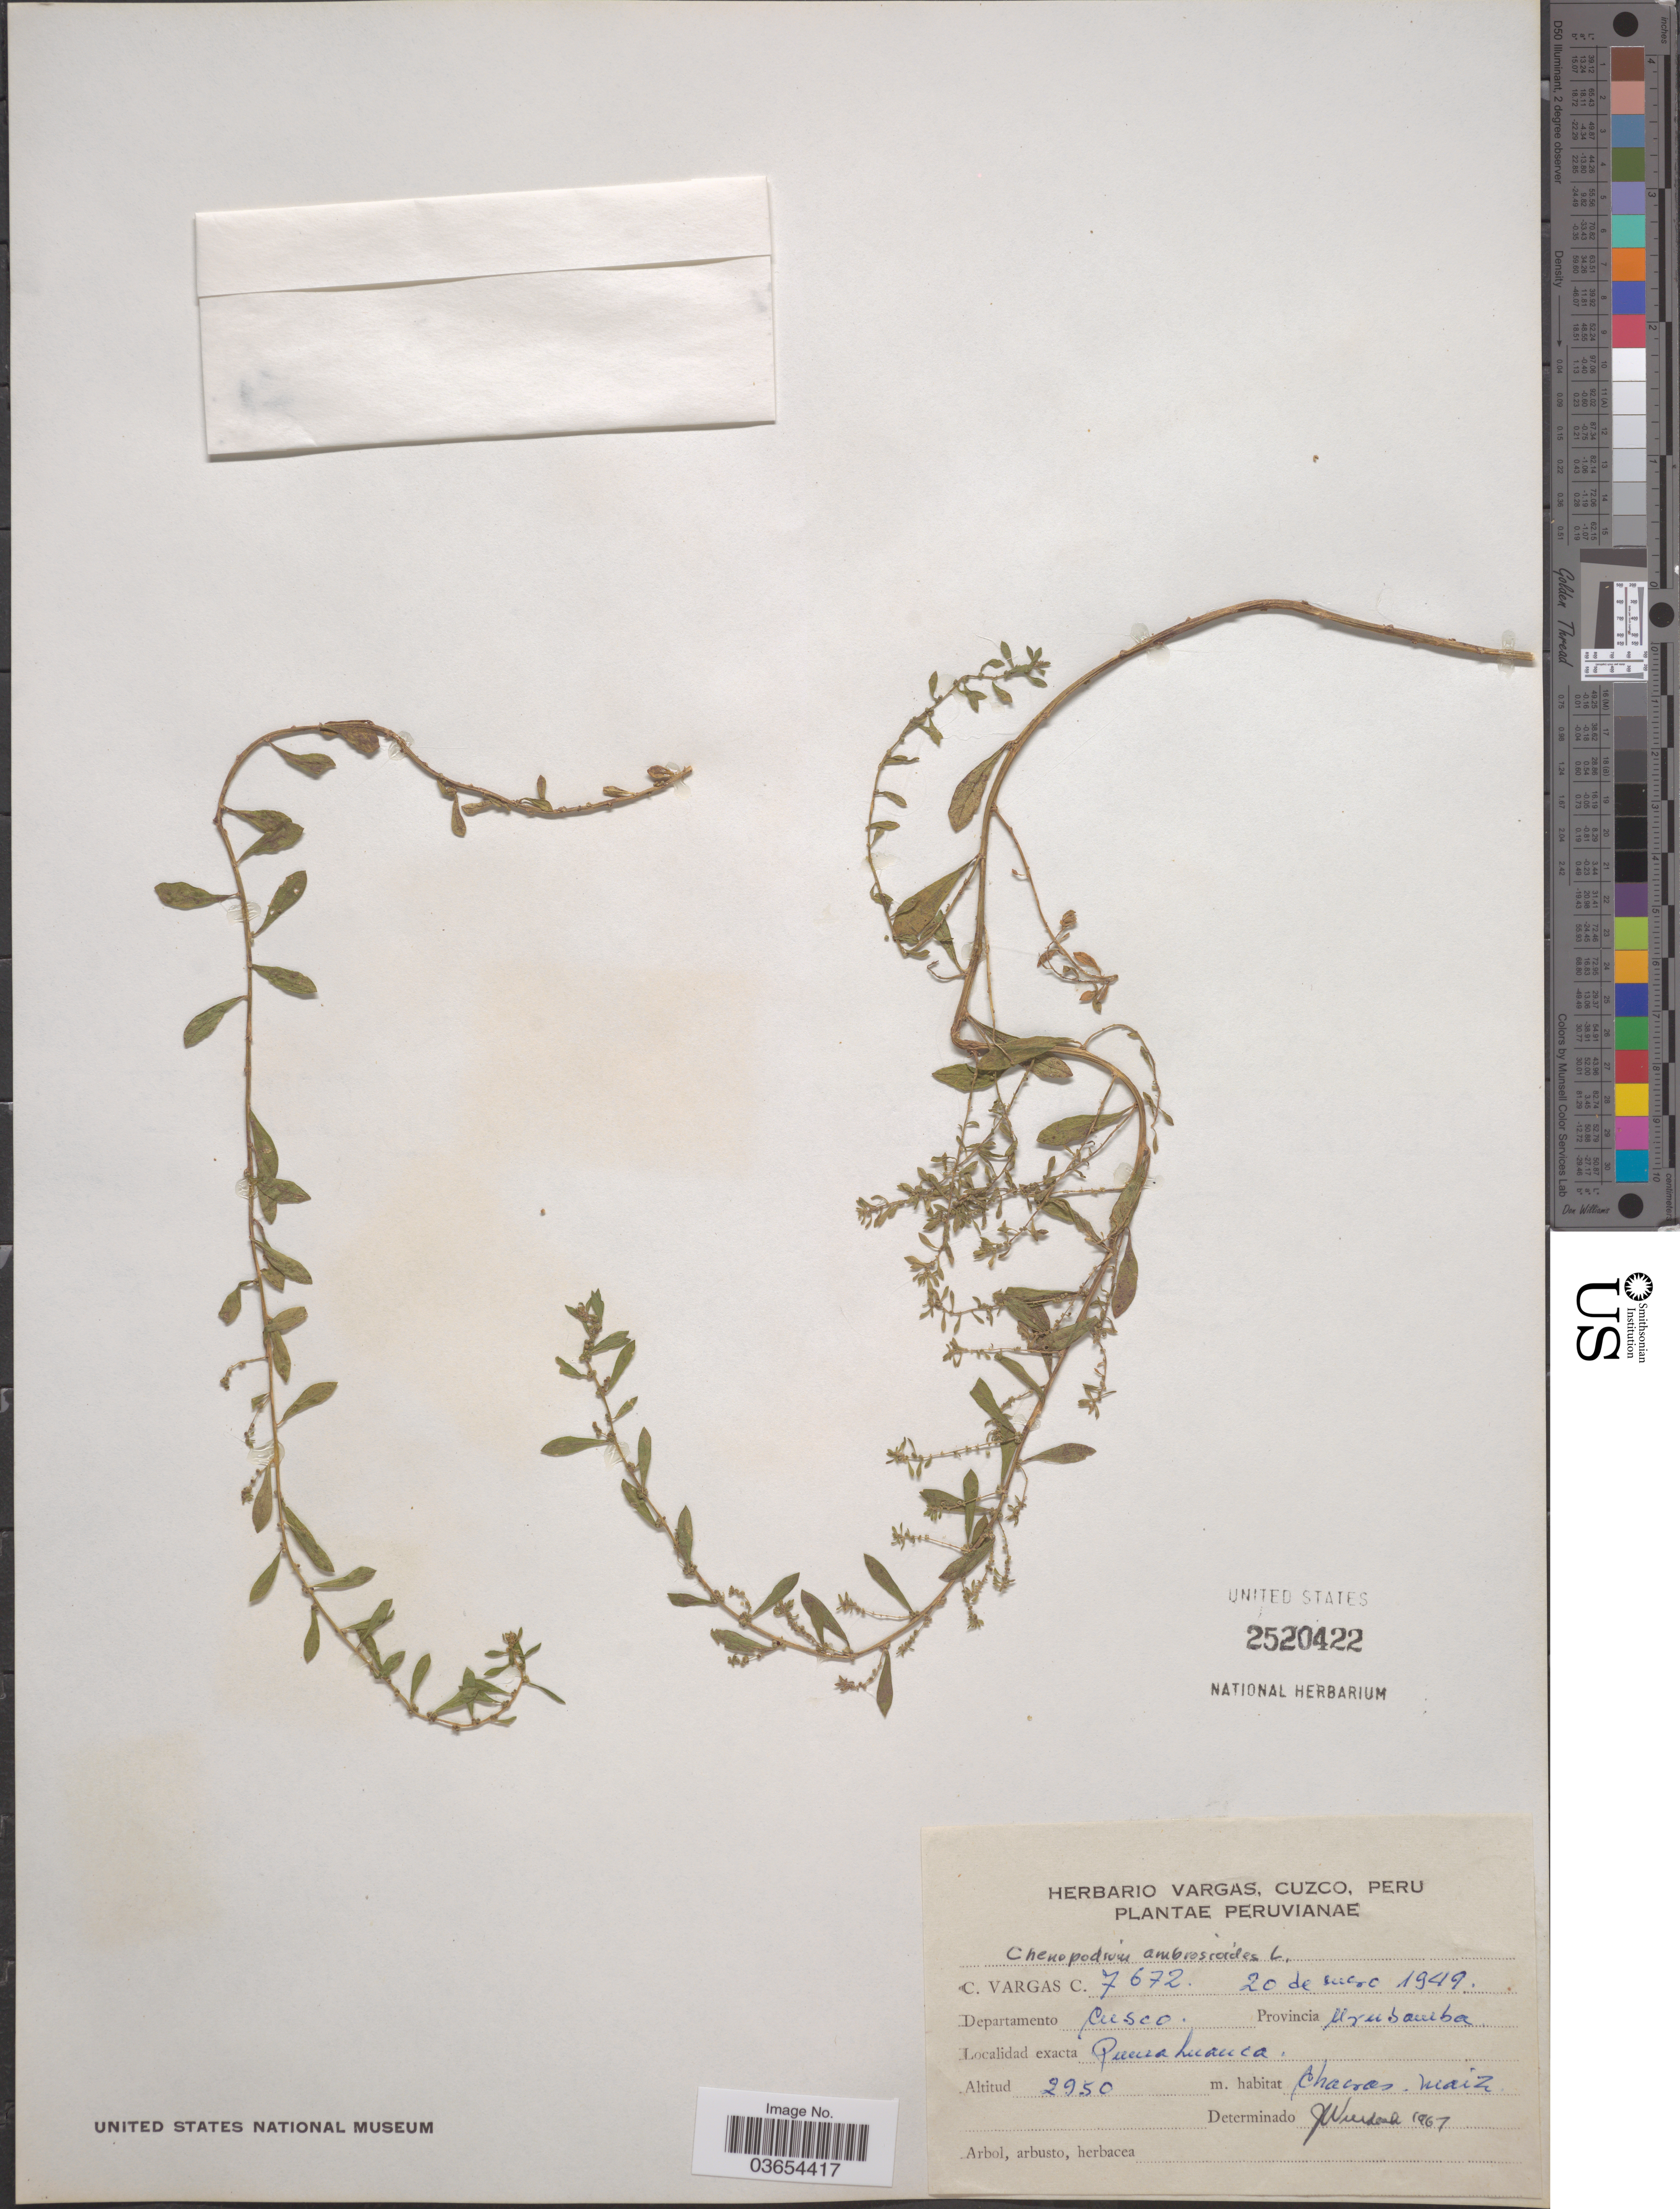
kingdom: Plantae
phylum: Tracheophyta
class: Magnoliopsida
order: Caryophyllales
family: Amaranthaceae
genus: Chenopodium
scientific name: Chenopodium ambrosioides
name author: L.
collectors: C. Vargas Calderón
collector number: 7672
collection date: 1949-05-20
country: Peru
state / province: Cusco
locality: Departamento Cusco. Provincia Urubamba. Pumahuanca.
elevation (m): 2950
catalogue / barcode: US 2520422